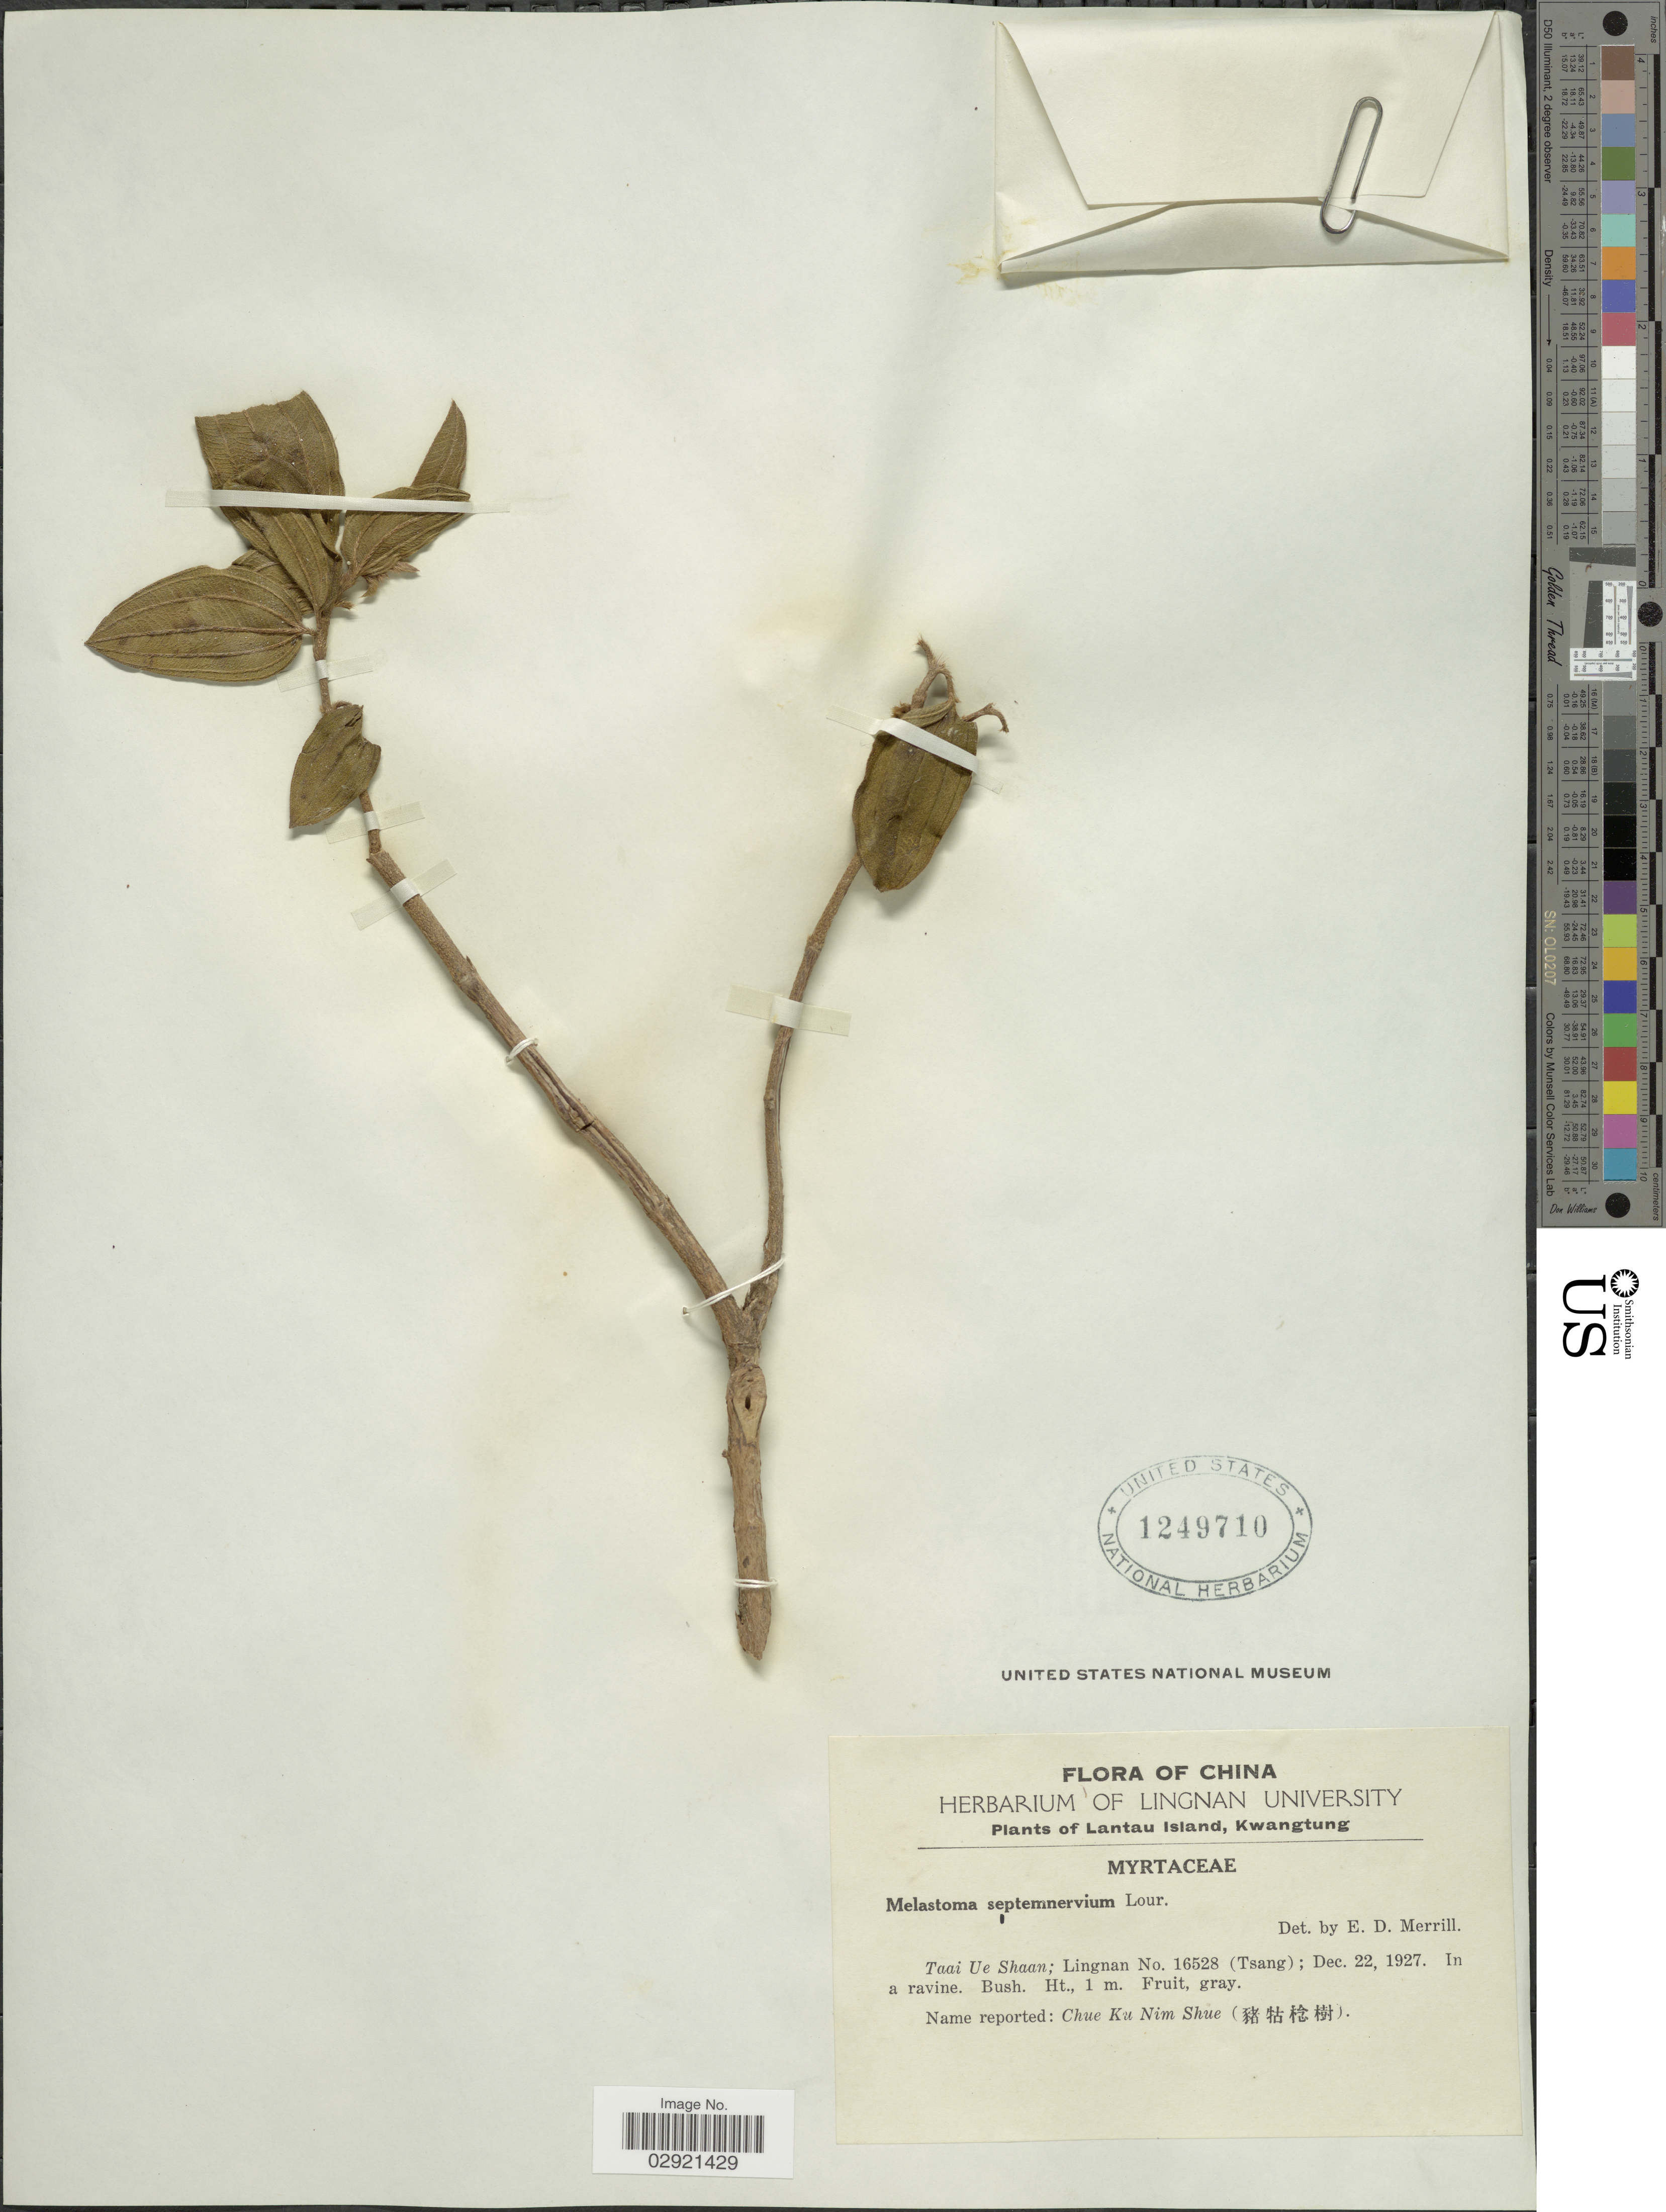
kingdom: Plantae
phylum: Tracheophyta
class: Magnoliopsida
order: Myrtales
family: Melastomataceae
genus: Melastoma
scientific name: Melastoma candidum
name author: D. Don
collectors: Lingnan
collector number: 16528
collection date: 1927-12-22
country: China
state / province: Guangdong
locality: Lantau Island, Kwangtung. Taai Ue Shaan.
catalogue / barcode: US 1249710